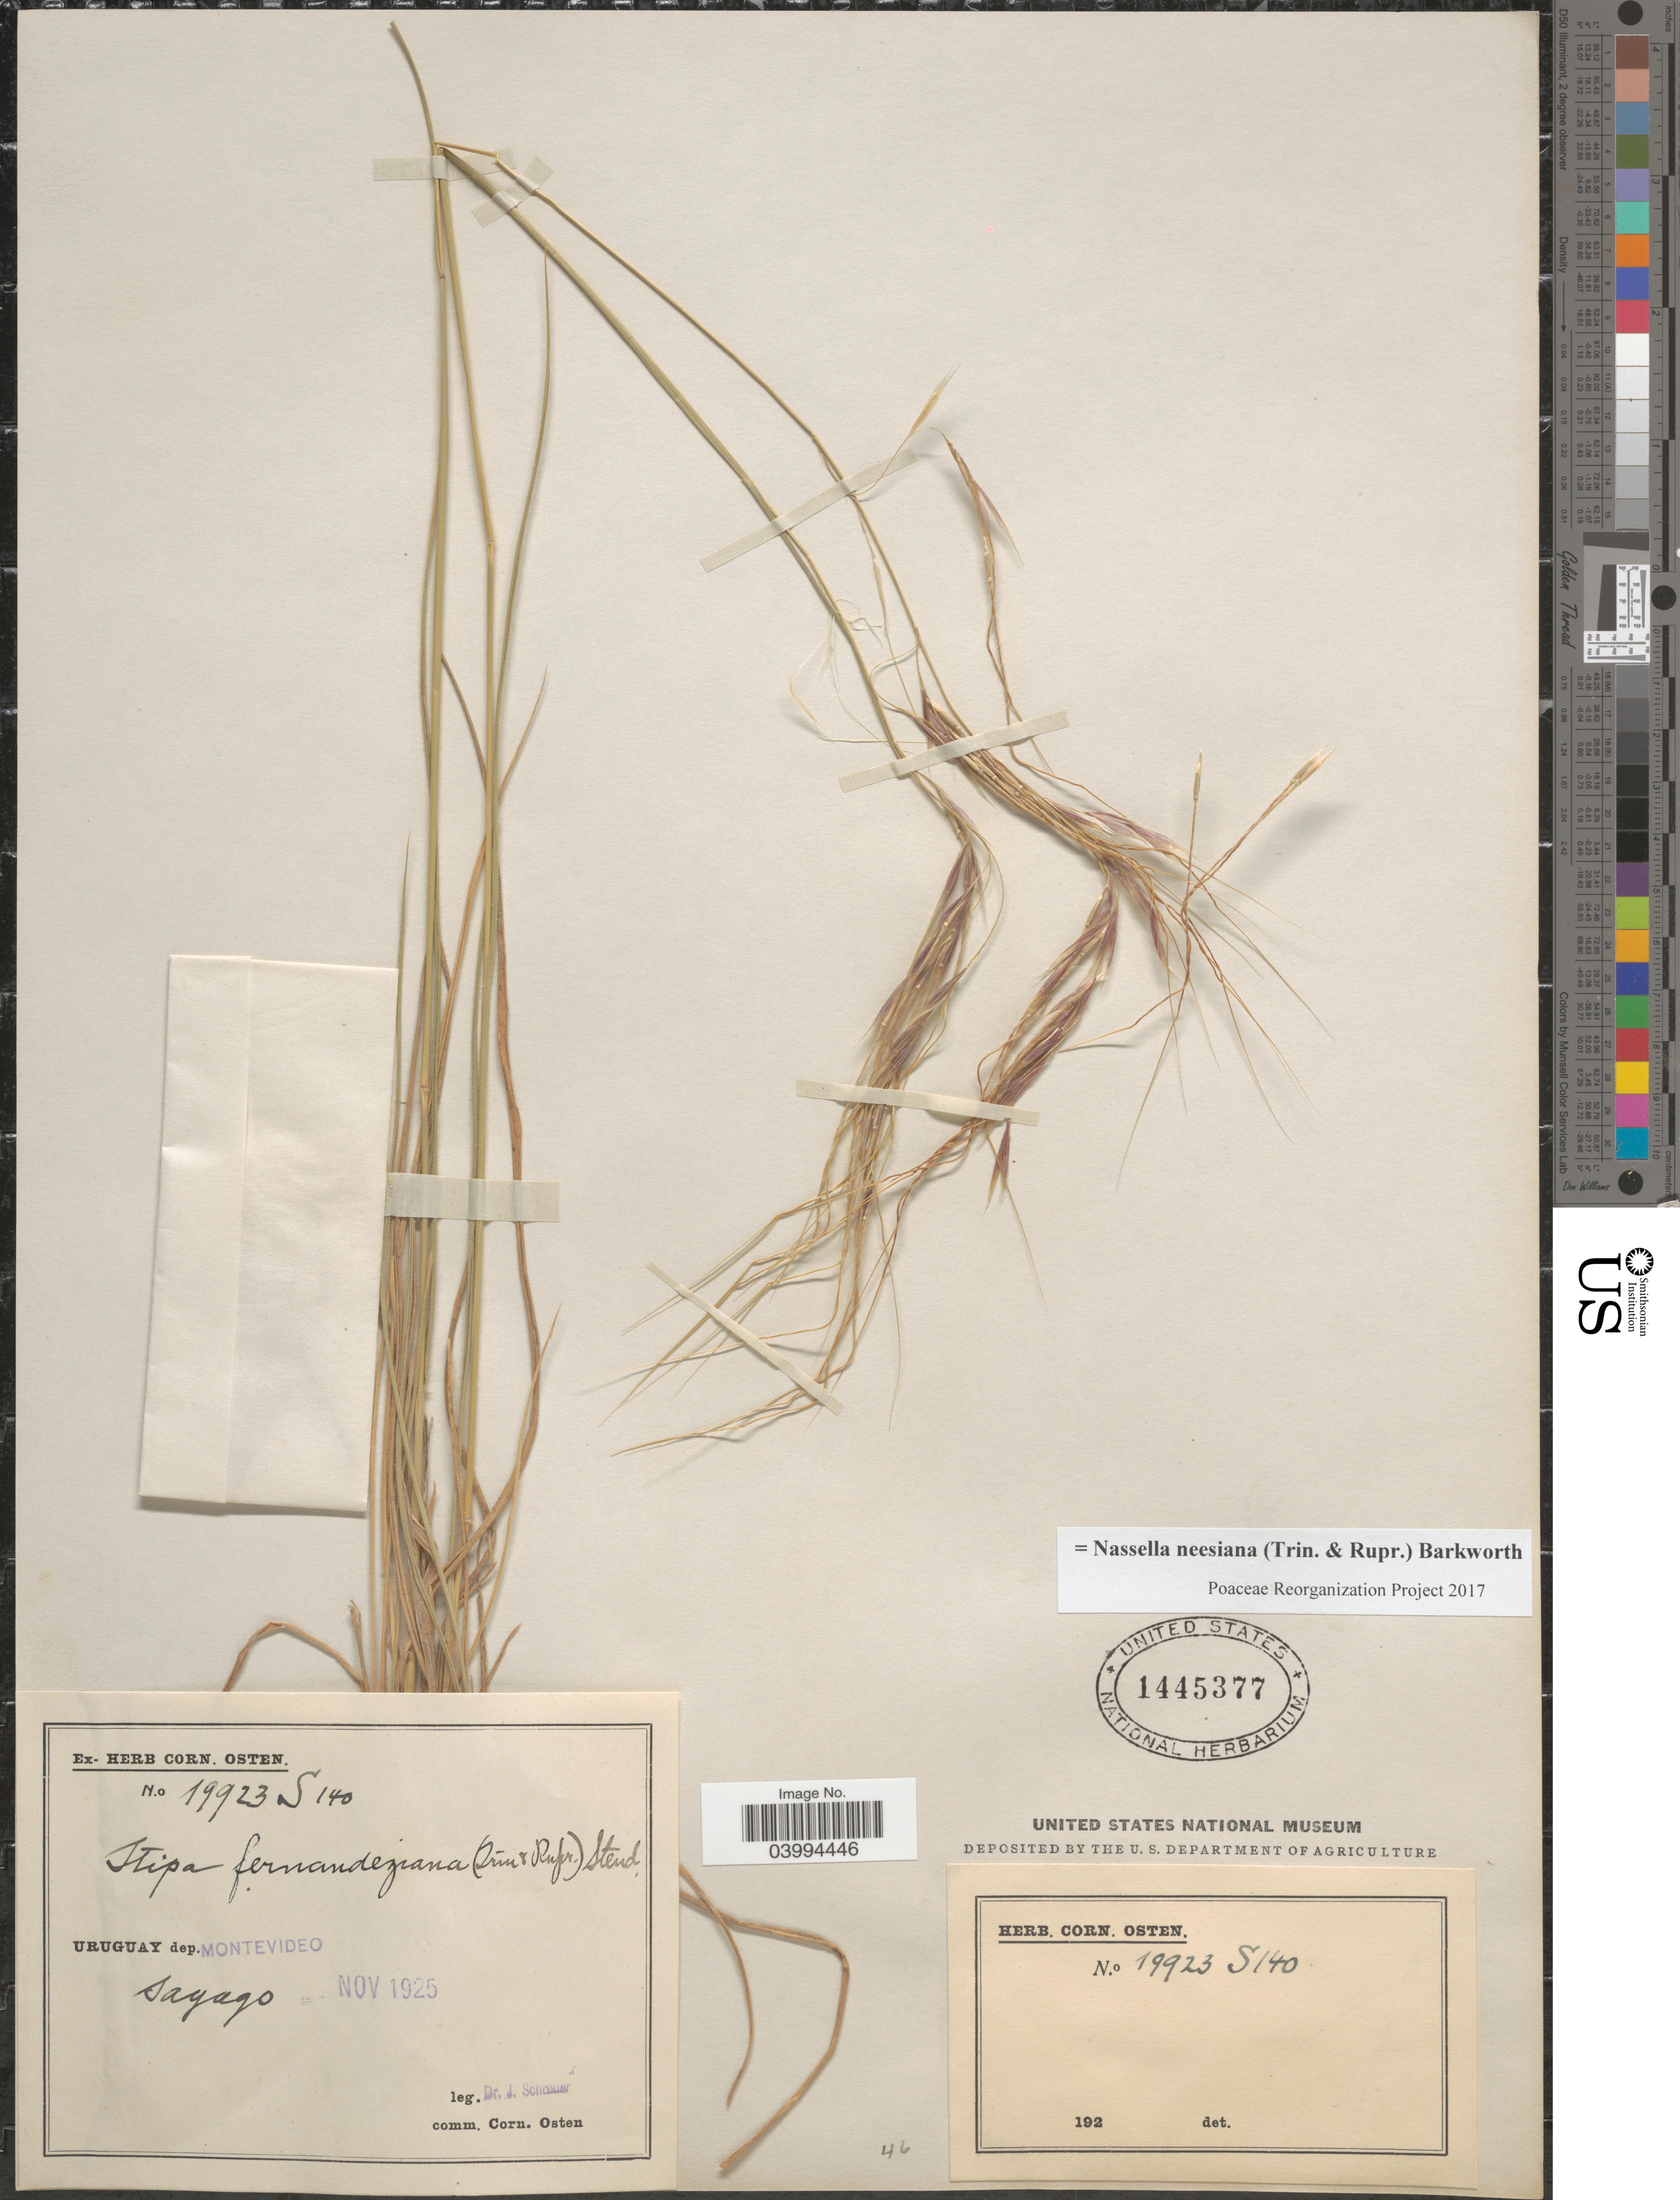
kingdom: Plantae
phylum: Tracheophyta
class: Liliopsida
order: Poales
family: Poaceae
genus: Nassella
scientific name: Nassella neesiana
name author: (Trin. & Rupr.) Barkworth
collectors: J. Schröder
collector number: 19923S140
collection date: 1925-11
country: Uruguay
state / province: Montevideo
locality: Dep. Montevideo. Sayago.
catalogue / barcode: US 1445377